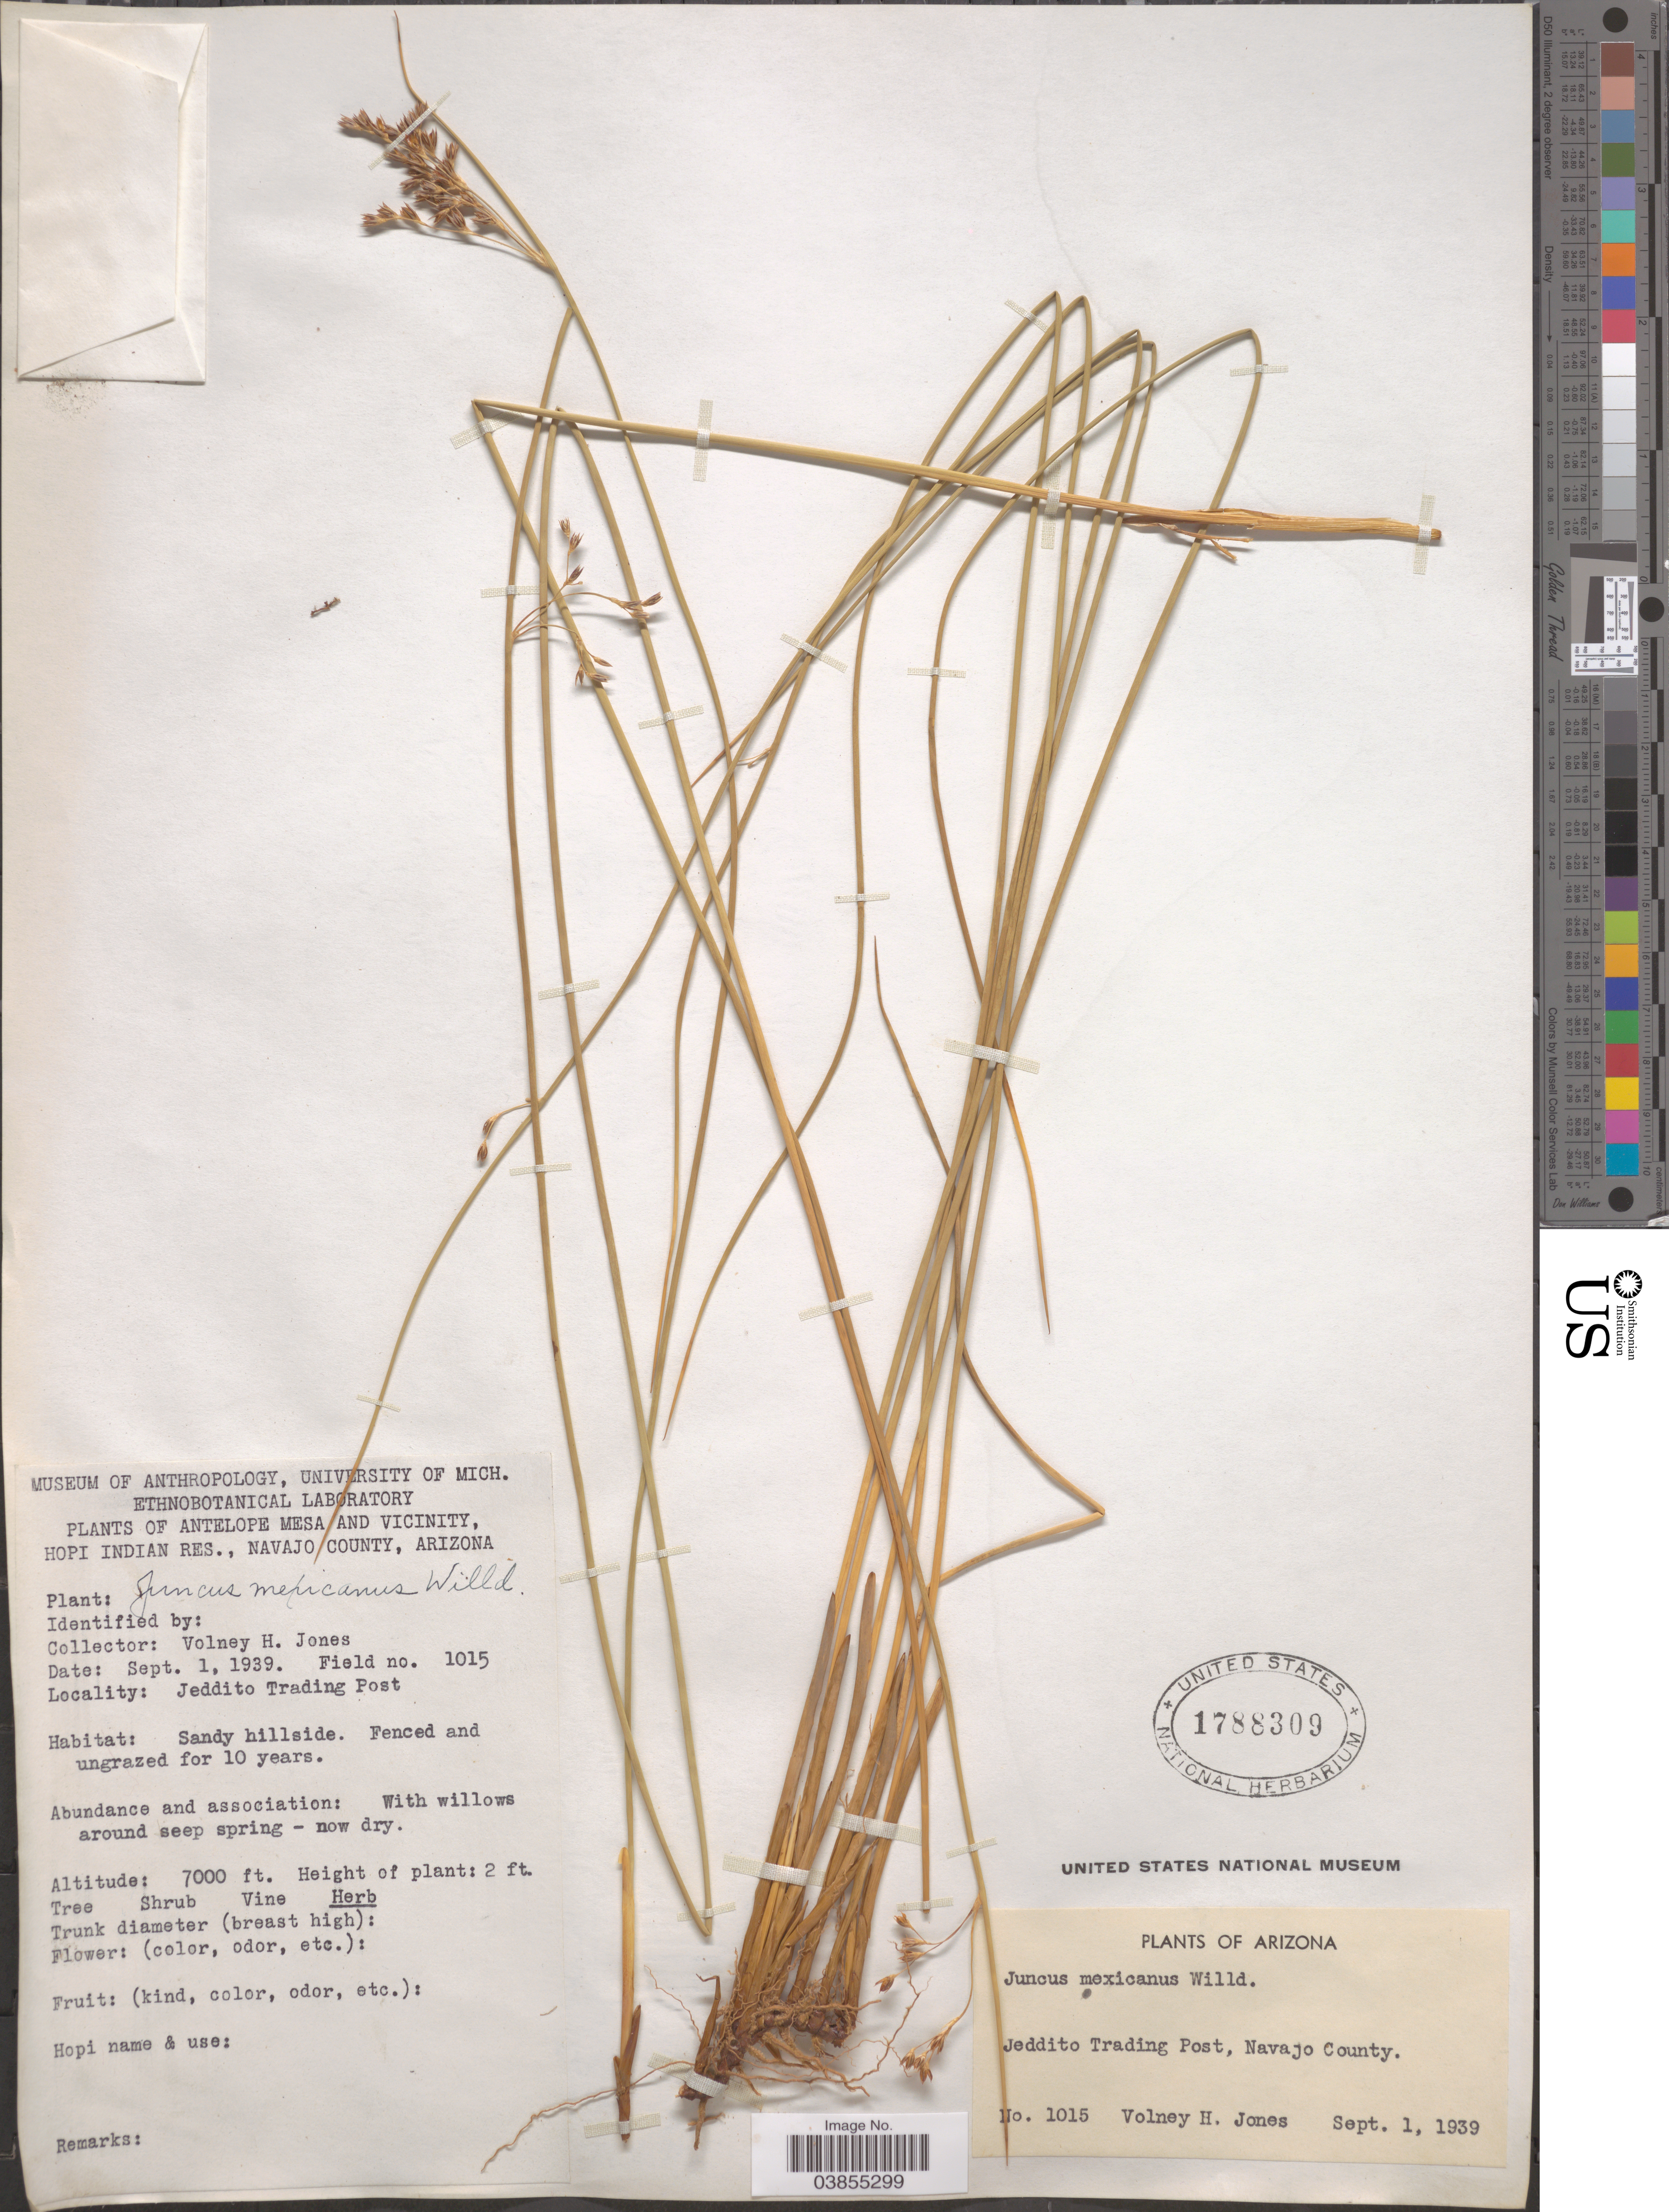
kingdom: Plantae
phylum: Tracheophyta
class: Liliopsida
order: Poales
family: Juncaceae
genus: Juncus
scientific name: Juncus mexicanus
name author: Willd. ex Schult. & Schult. f.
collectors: V. Jones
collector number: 1015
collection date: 1939-09-01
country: United States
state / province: Arizona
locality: Antelope Mesa and Vicinity, Hopi Indian Res., Navajo County. Jeddito Trading Post.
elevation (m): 2134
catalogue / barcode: US 1788309